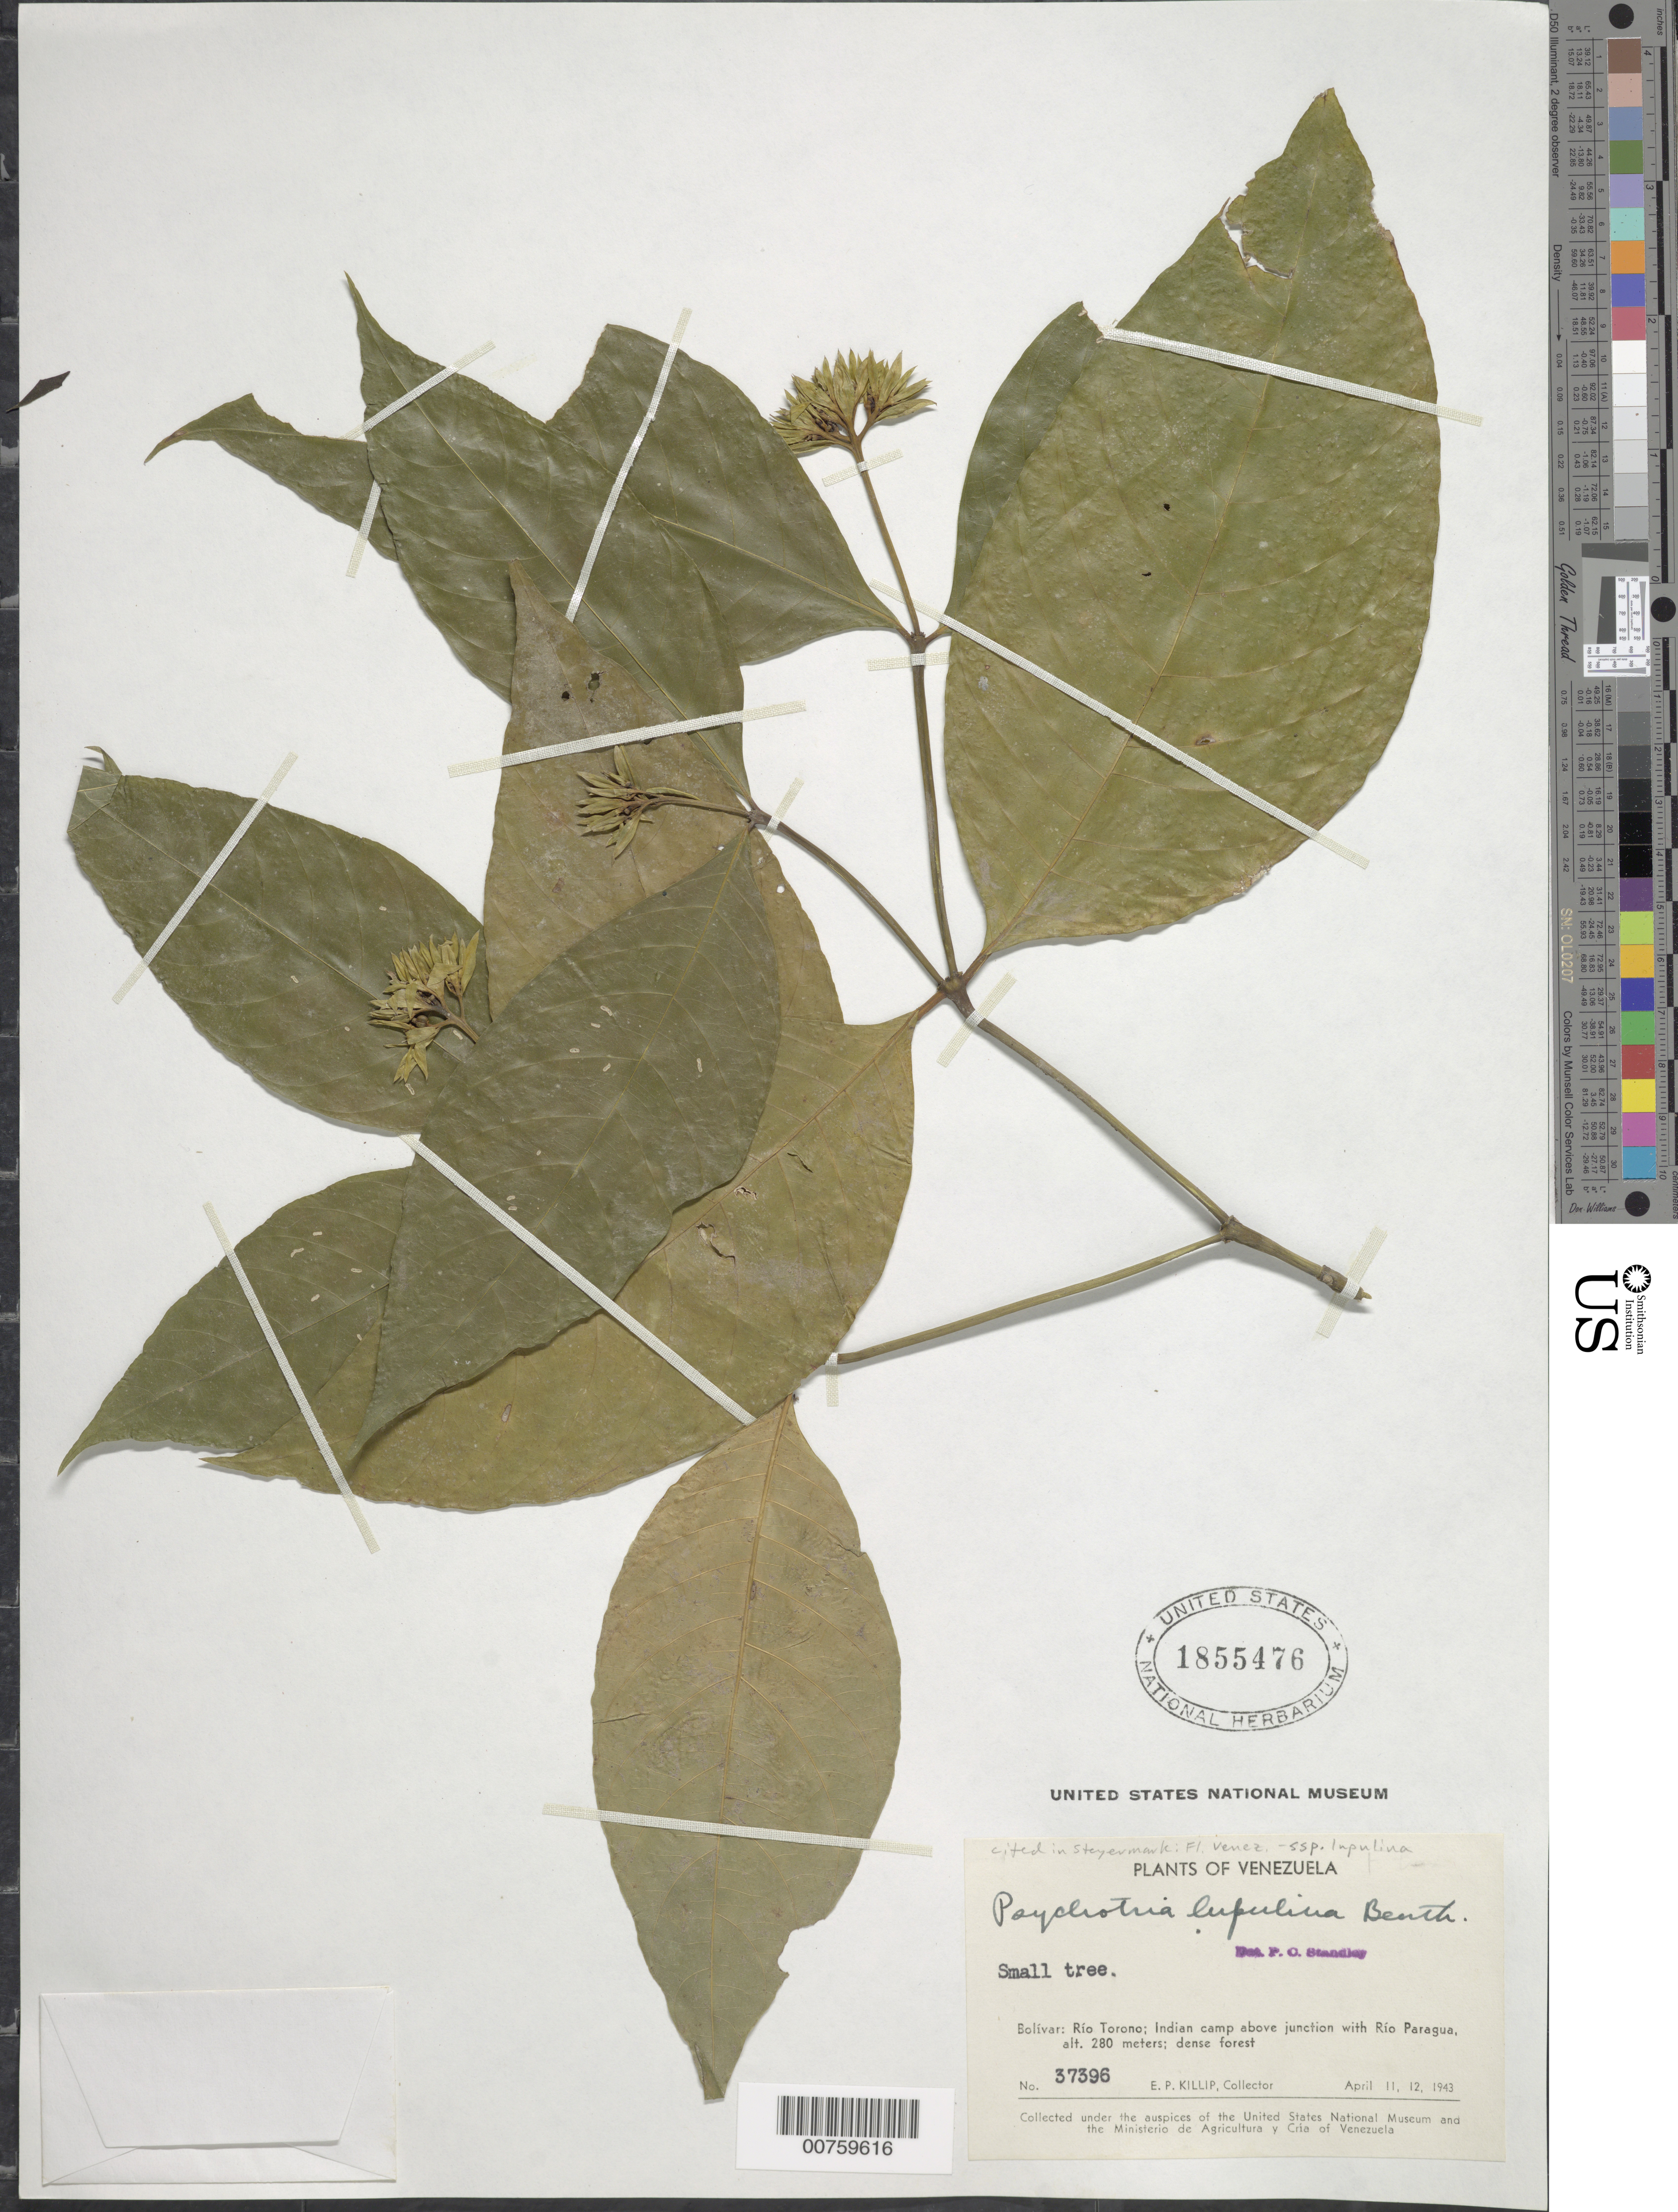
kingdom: Plantae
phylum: Tracheophyta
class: Magnoliopsida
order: Gentianales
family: Rubiaceae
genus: Psychotria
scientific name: Psychotria lupulina subsp. lupulina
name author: Benth.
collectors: E. P. Killip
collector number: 37396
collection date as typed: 11-Apr-43 to 12-Apr-43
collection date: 1943-04-11/1943-04-12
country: Venezuela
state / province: Bolívar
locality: Río Torono, Indian camp above junction with Río Paragua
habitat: Dense forest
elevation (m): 280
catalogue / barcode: US 1855476